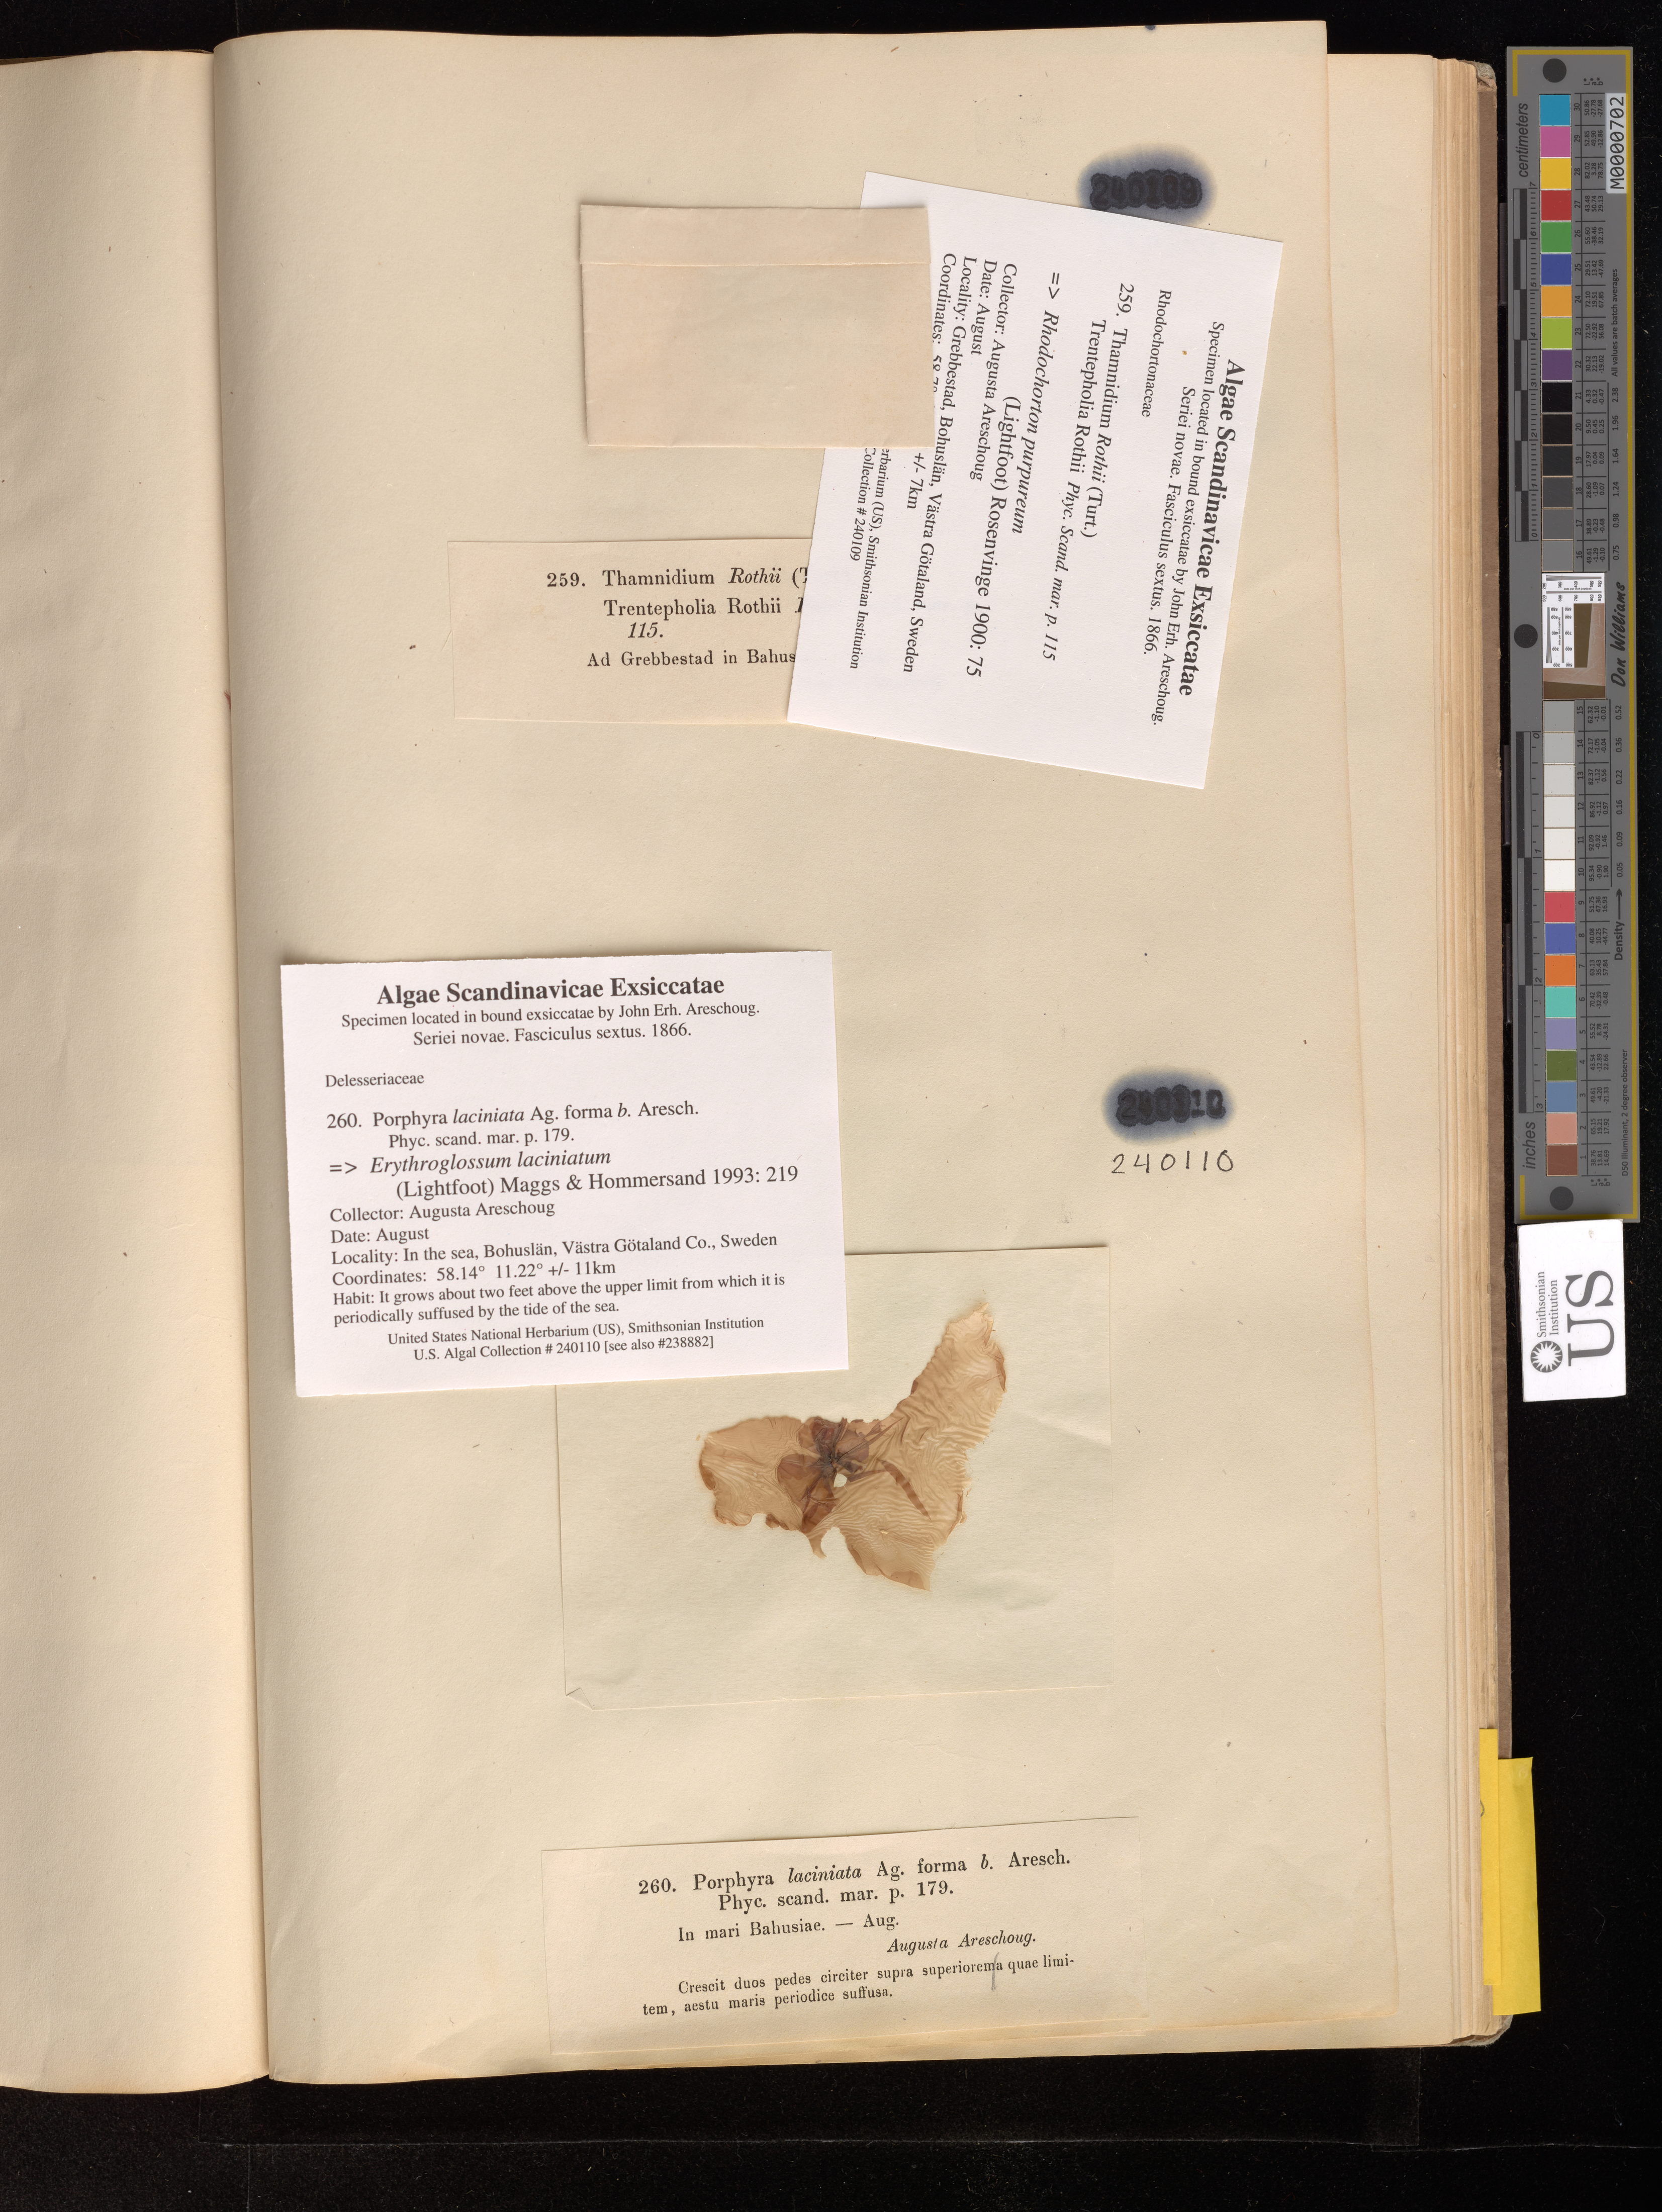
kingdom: Plantae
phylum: Rhodophyta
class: Florideophyceae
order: Ceramiales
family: Delesseriaceae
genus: Erythroglossum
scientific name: Erythroglossum laciniatum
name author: (Lightf.) C.A. Maggs & Hommersand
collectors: A. Areschoug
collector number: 260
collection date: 1866-08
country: Sweden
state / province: Västra Götaland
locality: in the sea, Bohuslan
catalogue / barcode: US 240110